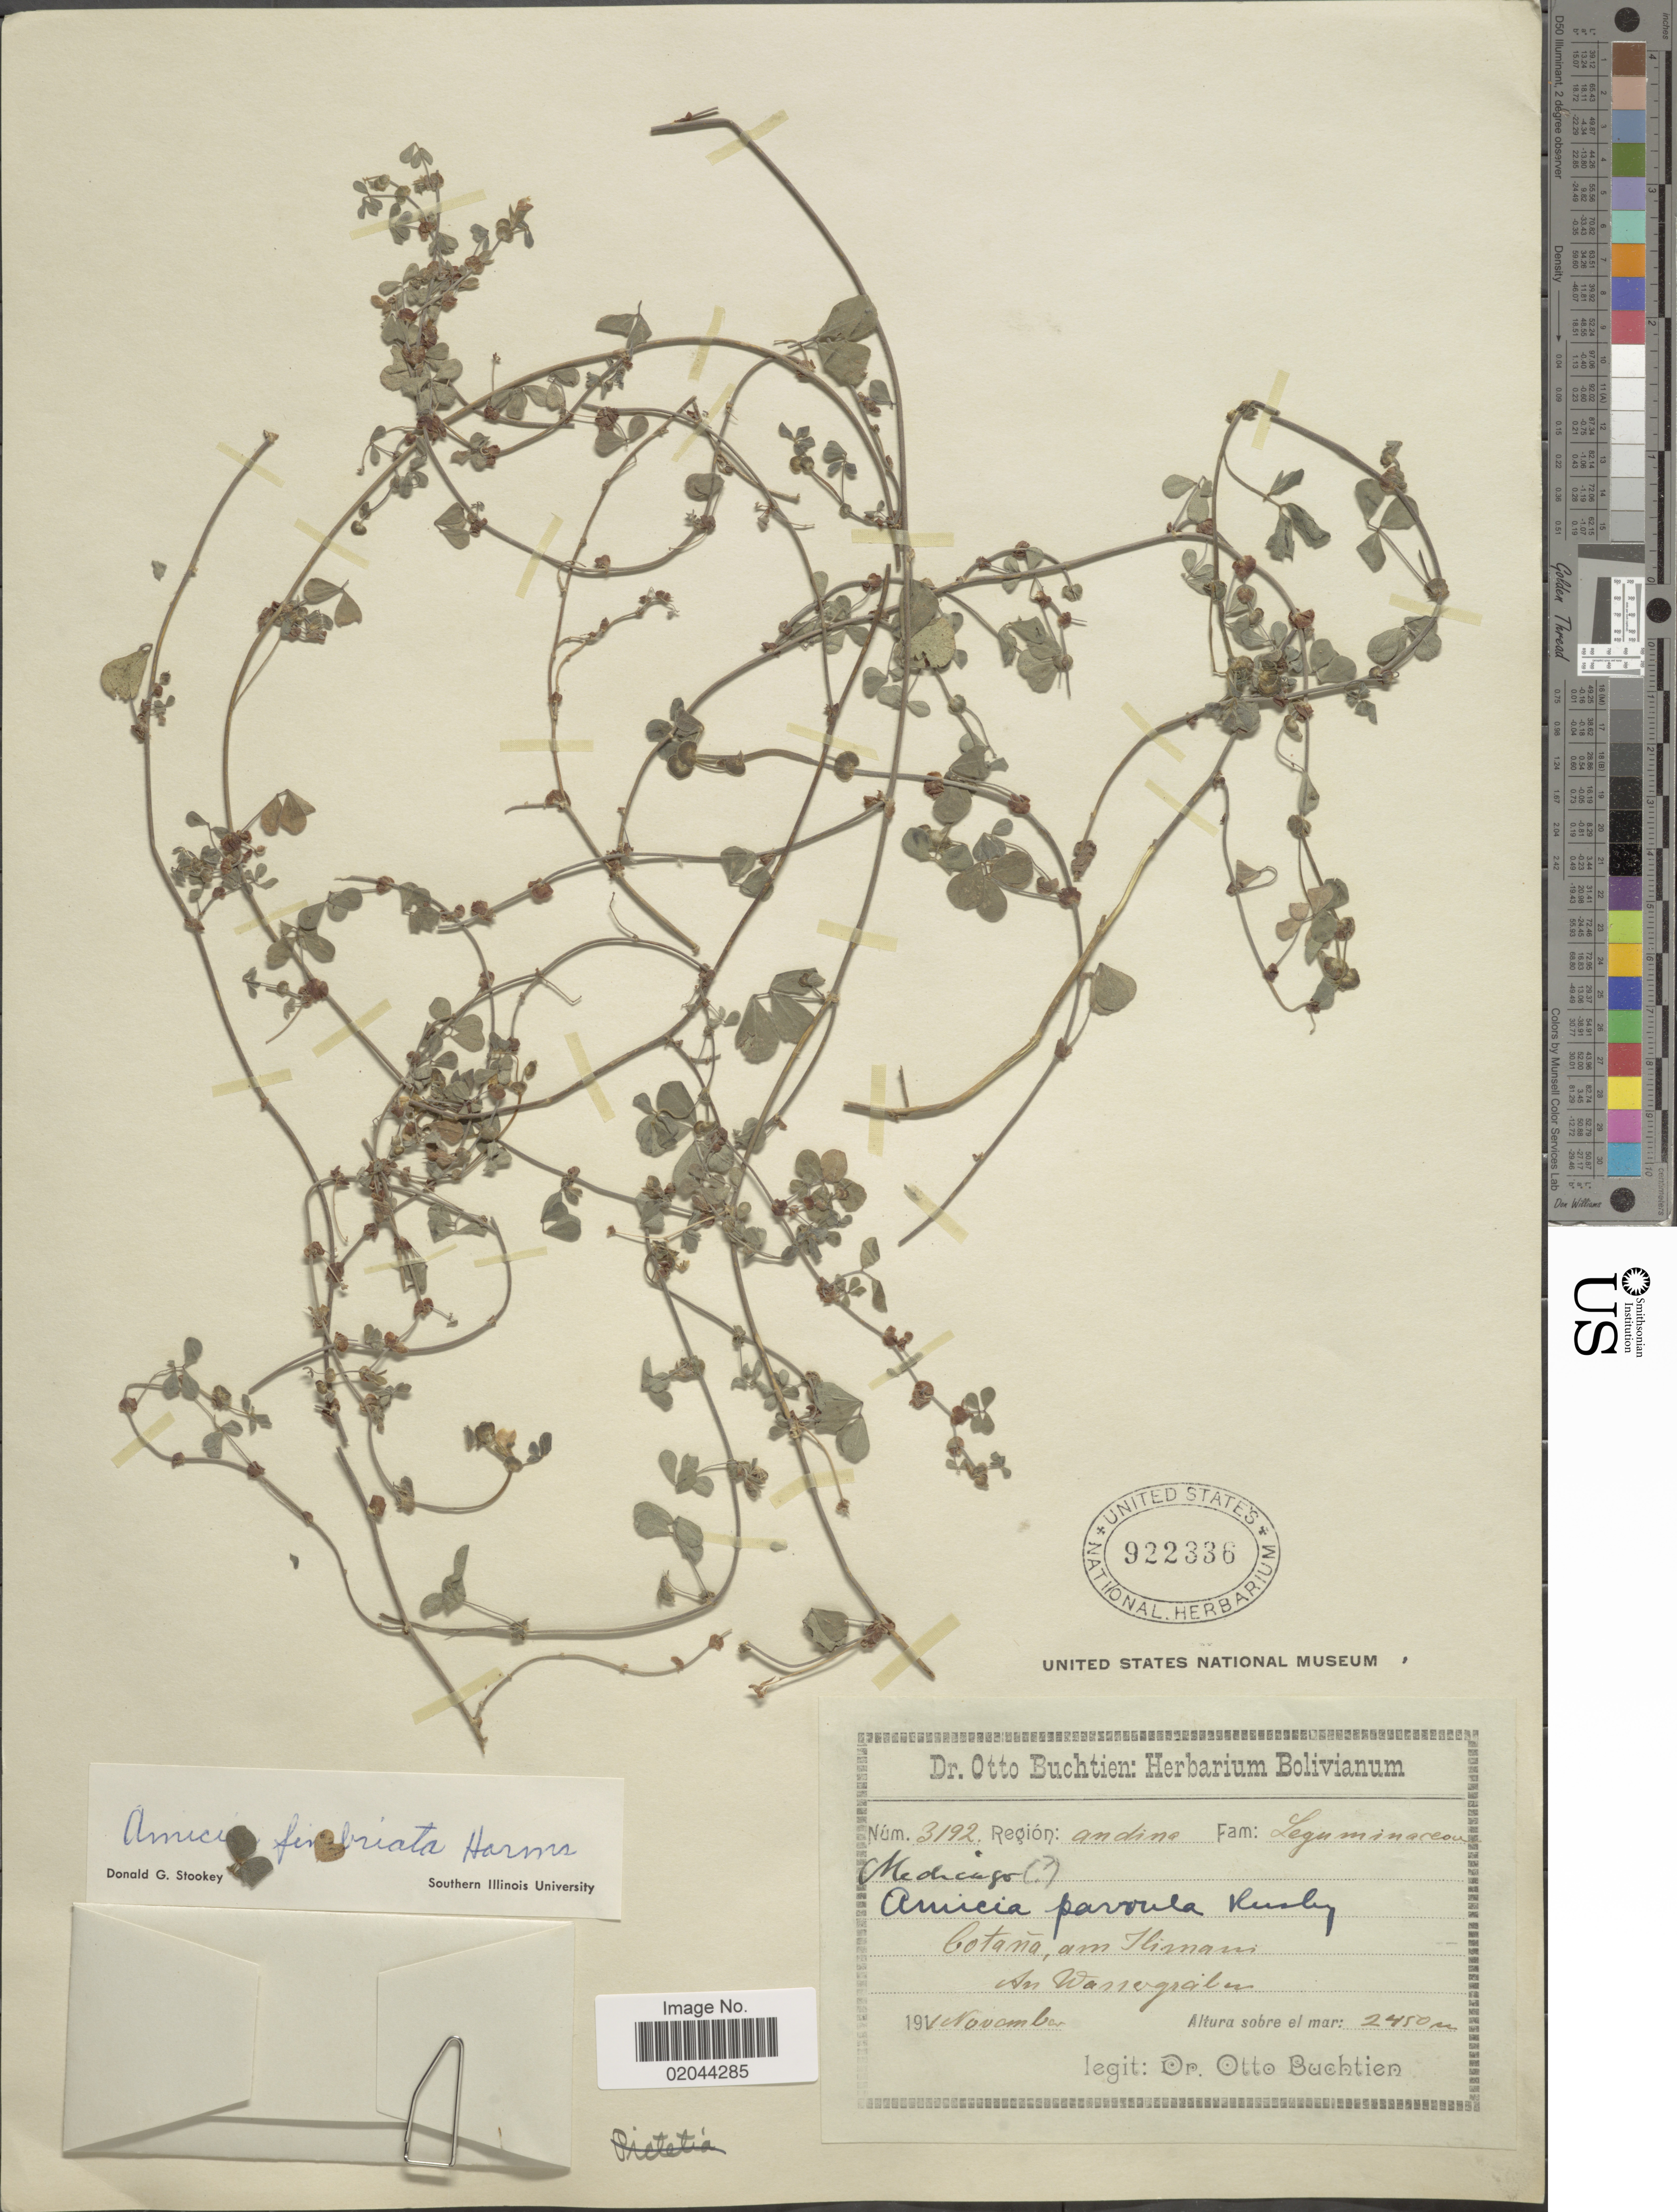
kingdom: Plantae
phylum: Tracheophyta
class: Magnoliopsida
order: Fabales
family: Fabaceae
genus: Amicia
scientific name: Amicia fimbriata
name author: Harms in Kuntze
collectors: O. Buchtien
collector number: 3192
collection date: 1911-11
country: Bolivia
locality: Región: Andine, Cotaña, am Illimani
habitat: am Wassergraben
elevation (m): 2450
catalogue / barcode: US 922336